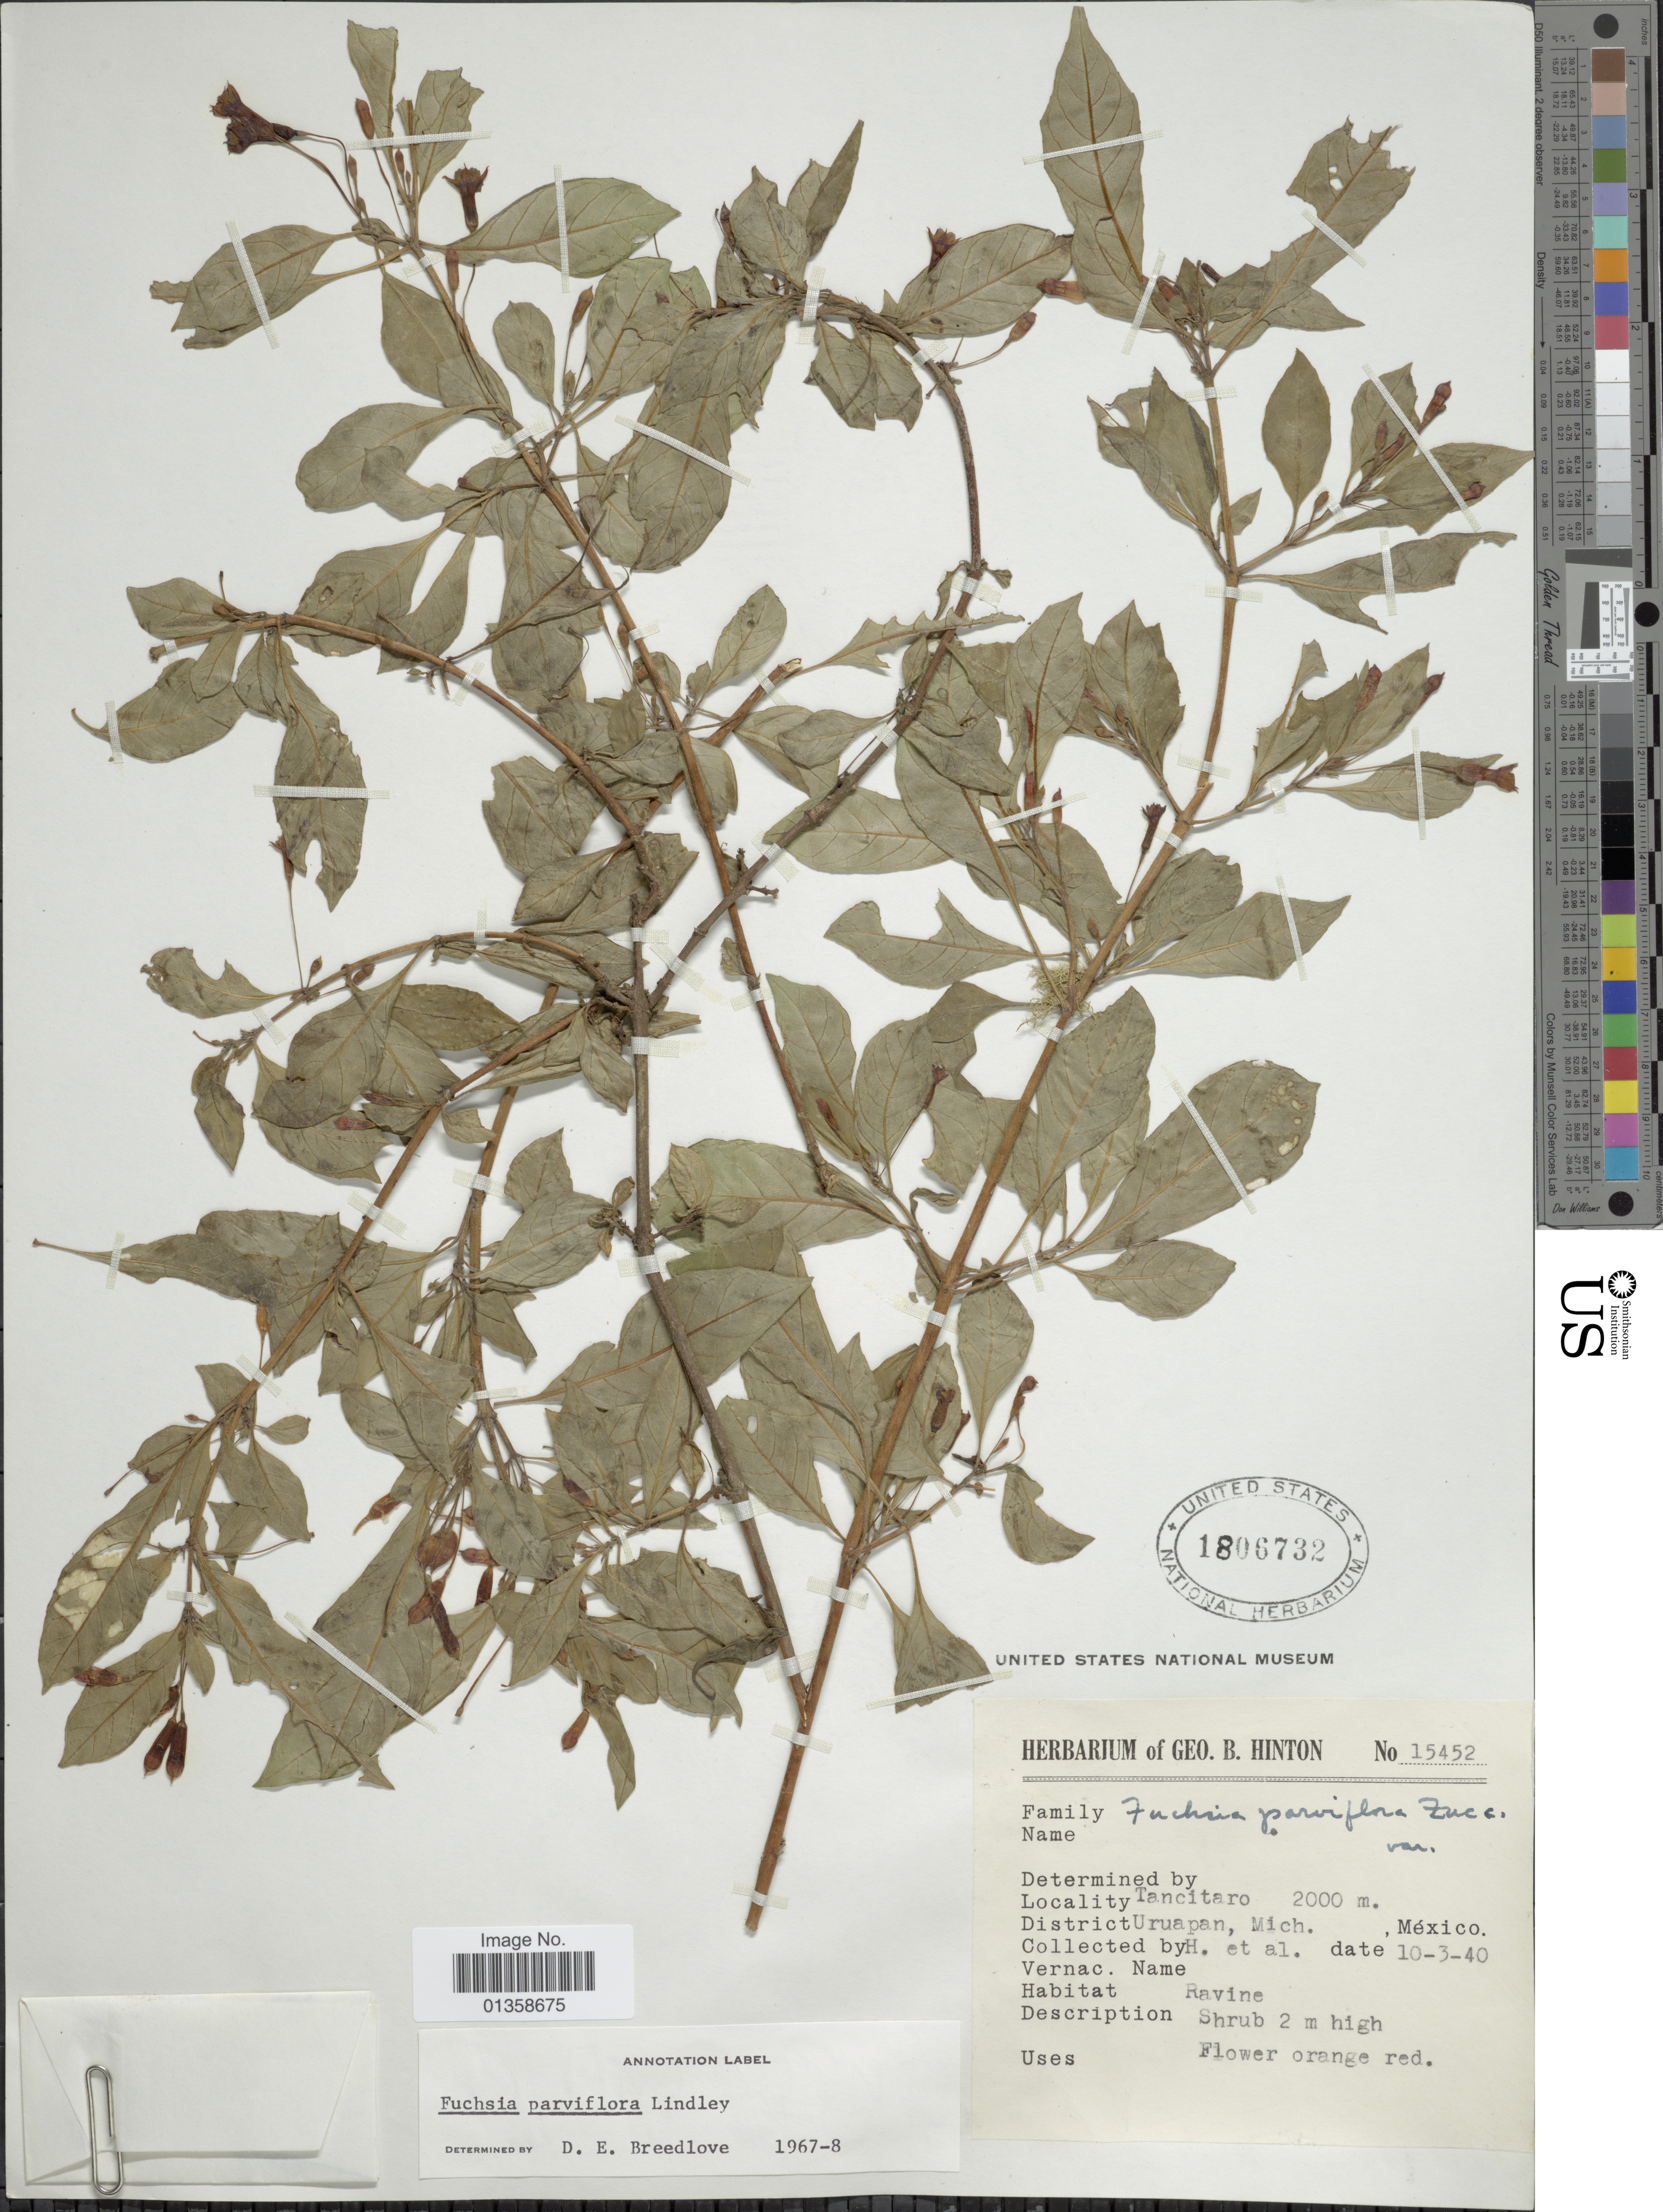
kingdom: Plantae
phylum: Tracheophyta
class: Magnoliopsida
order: Myrtales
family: Onagraceae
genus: Fuchsia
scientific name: Fuchsia cylindracea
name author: Lindl.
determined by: Wagner, W. L., (BOT), Smithsonian Institution - National Museum of Natural History (UNITED STATES)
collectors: G. B. Hinton & et al.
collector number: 15452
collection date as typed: Transcribed d/m/y: 10/3/40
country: Mexico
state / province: Michoacán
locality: Tancitaro, District Uruapan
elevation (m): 2000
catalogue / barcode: US 1806732